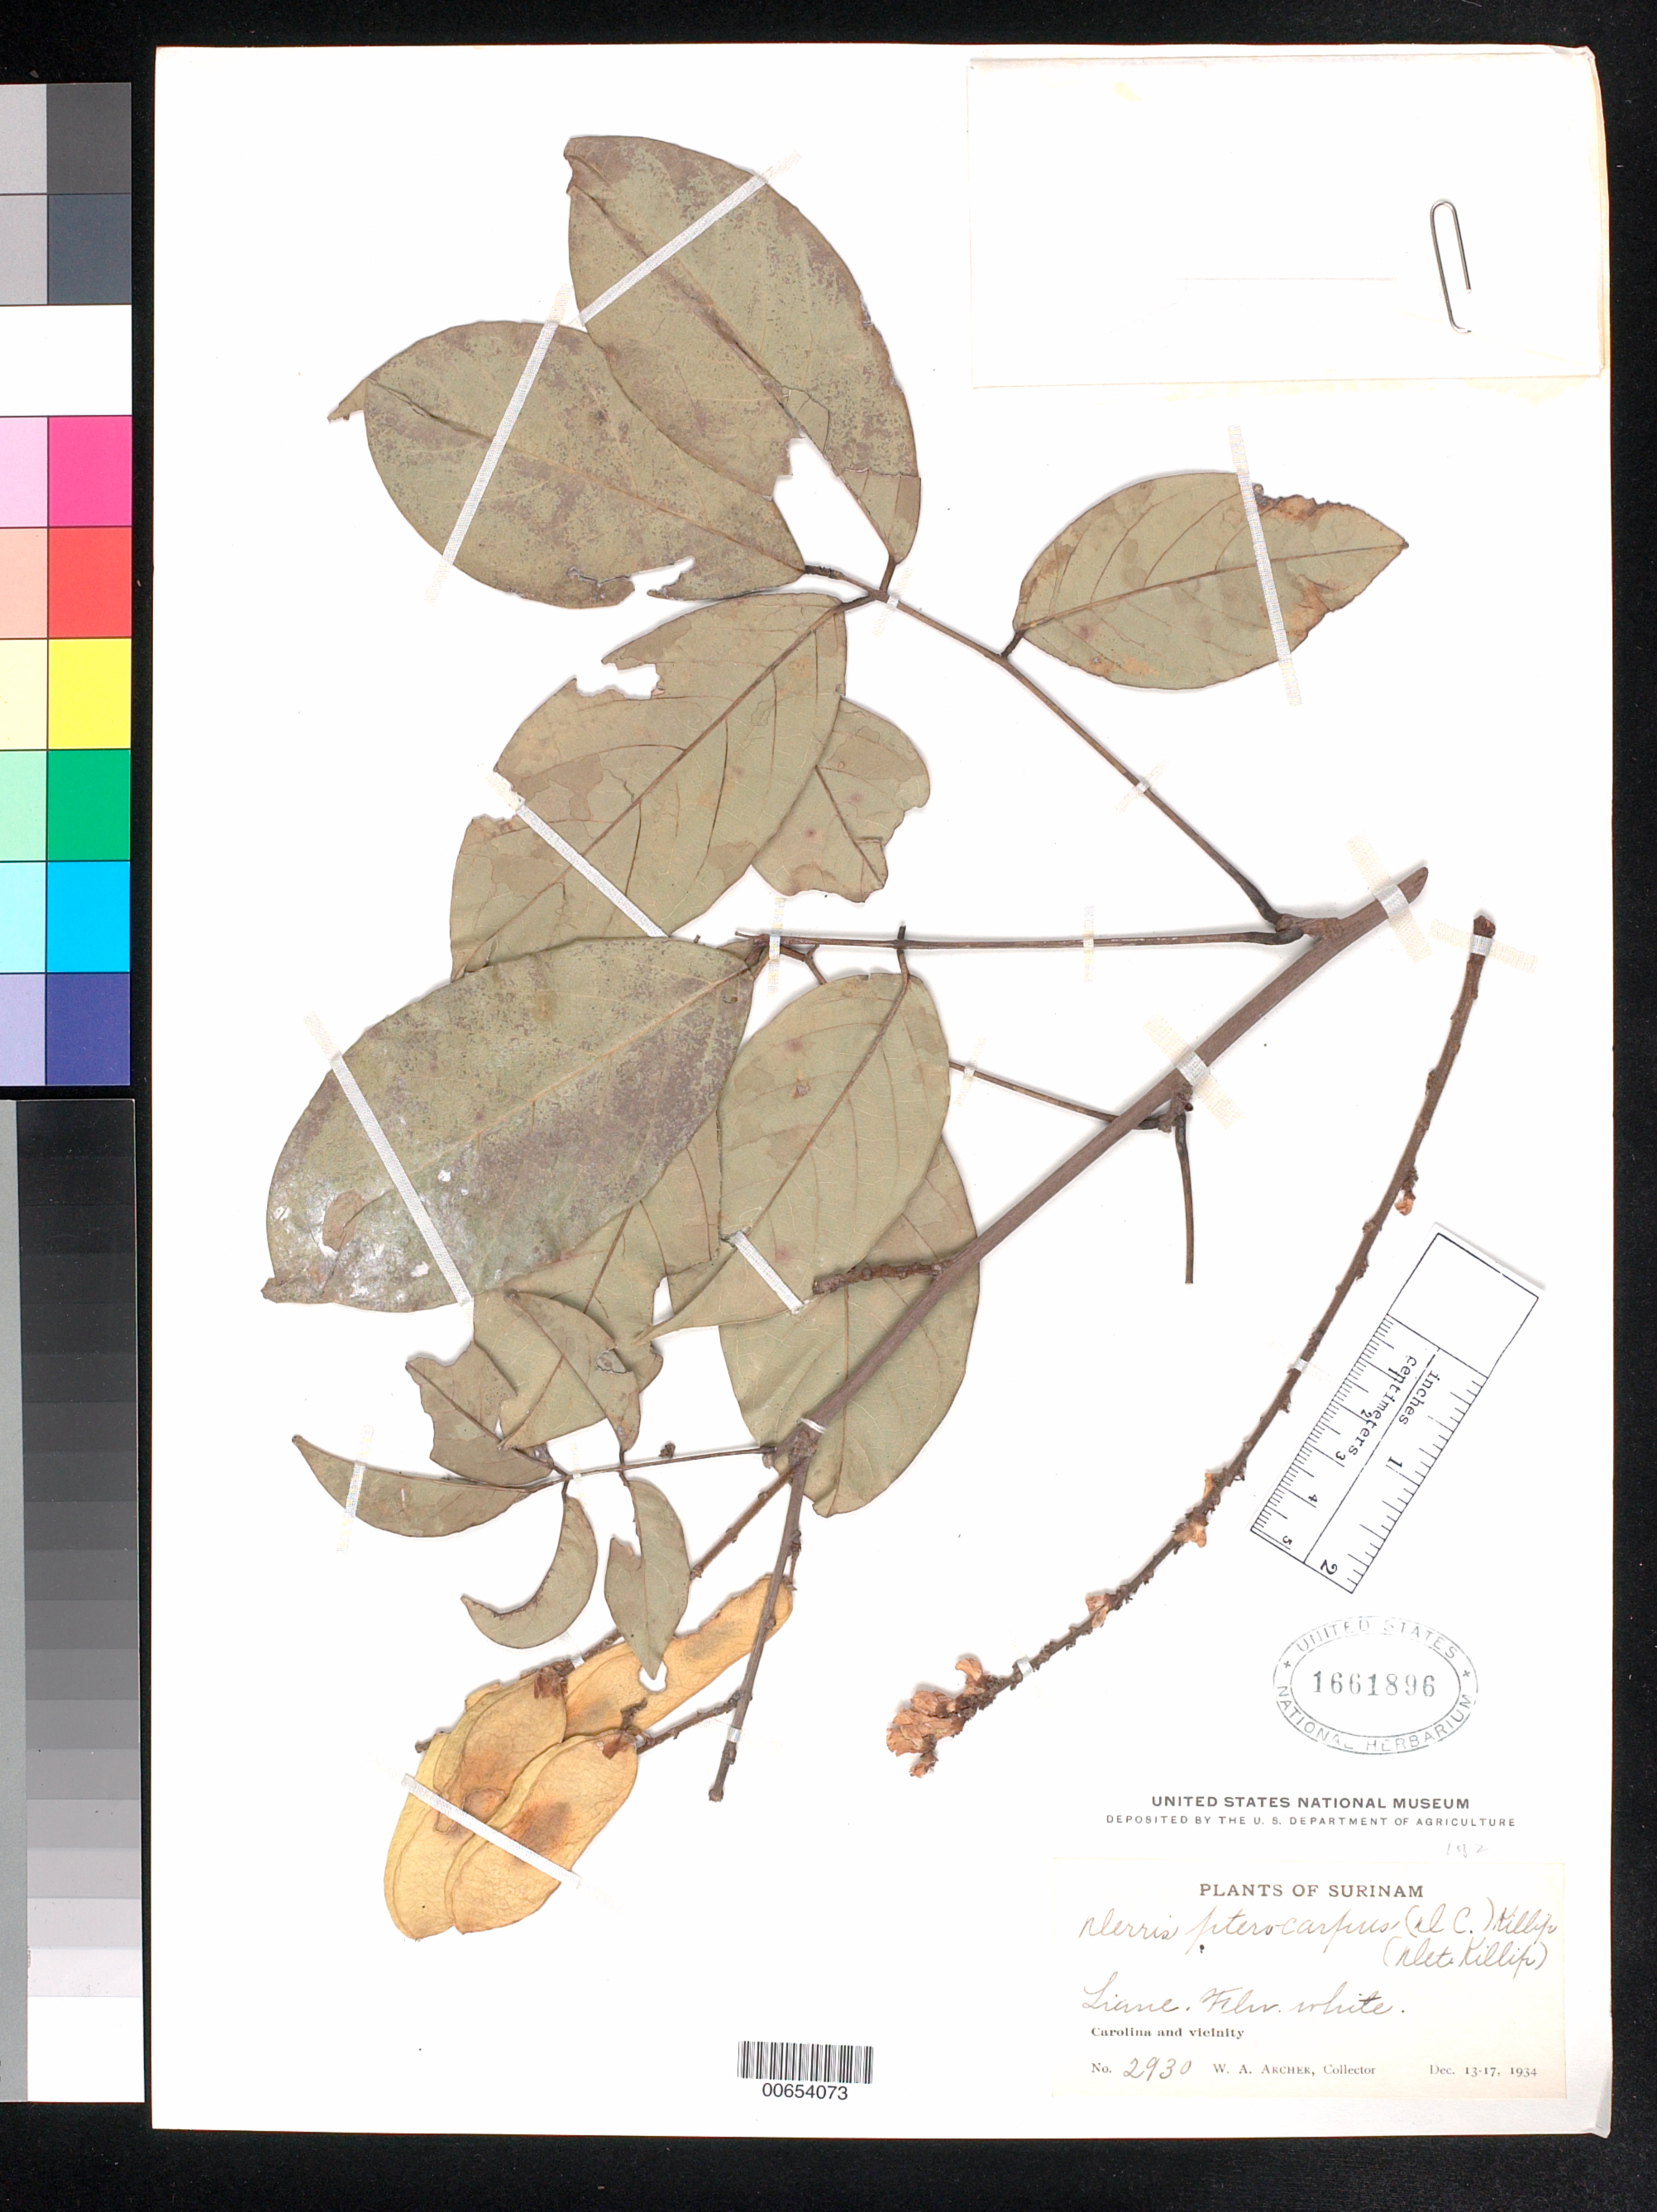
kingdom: Plantae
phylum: Tracheophyta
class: Magnoliopsida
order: Fabales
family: Fabaceae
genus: Deguelia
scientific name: Deguelia scandens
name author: Aubl.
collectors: W. A. Archer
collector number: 2930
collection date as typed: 13-Dec-34 to 17-Dec-34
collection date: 1934-12-13/1934-12-17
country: Suriname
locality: Carolina and vicinity, Surinam River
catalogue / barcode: US 1661896